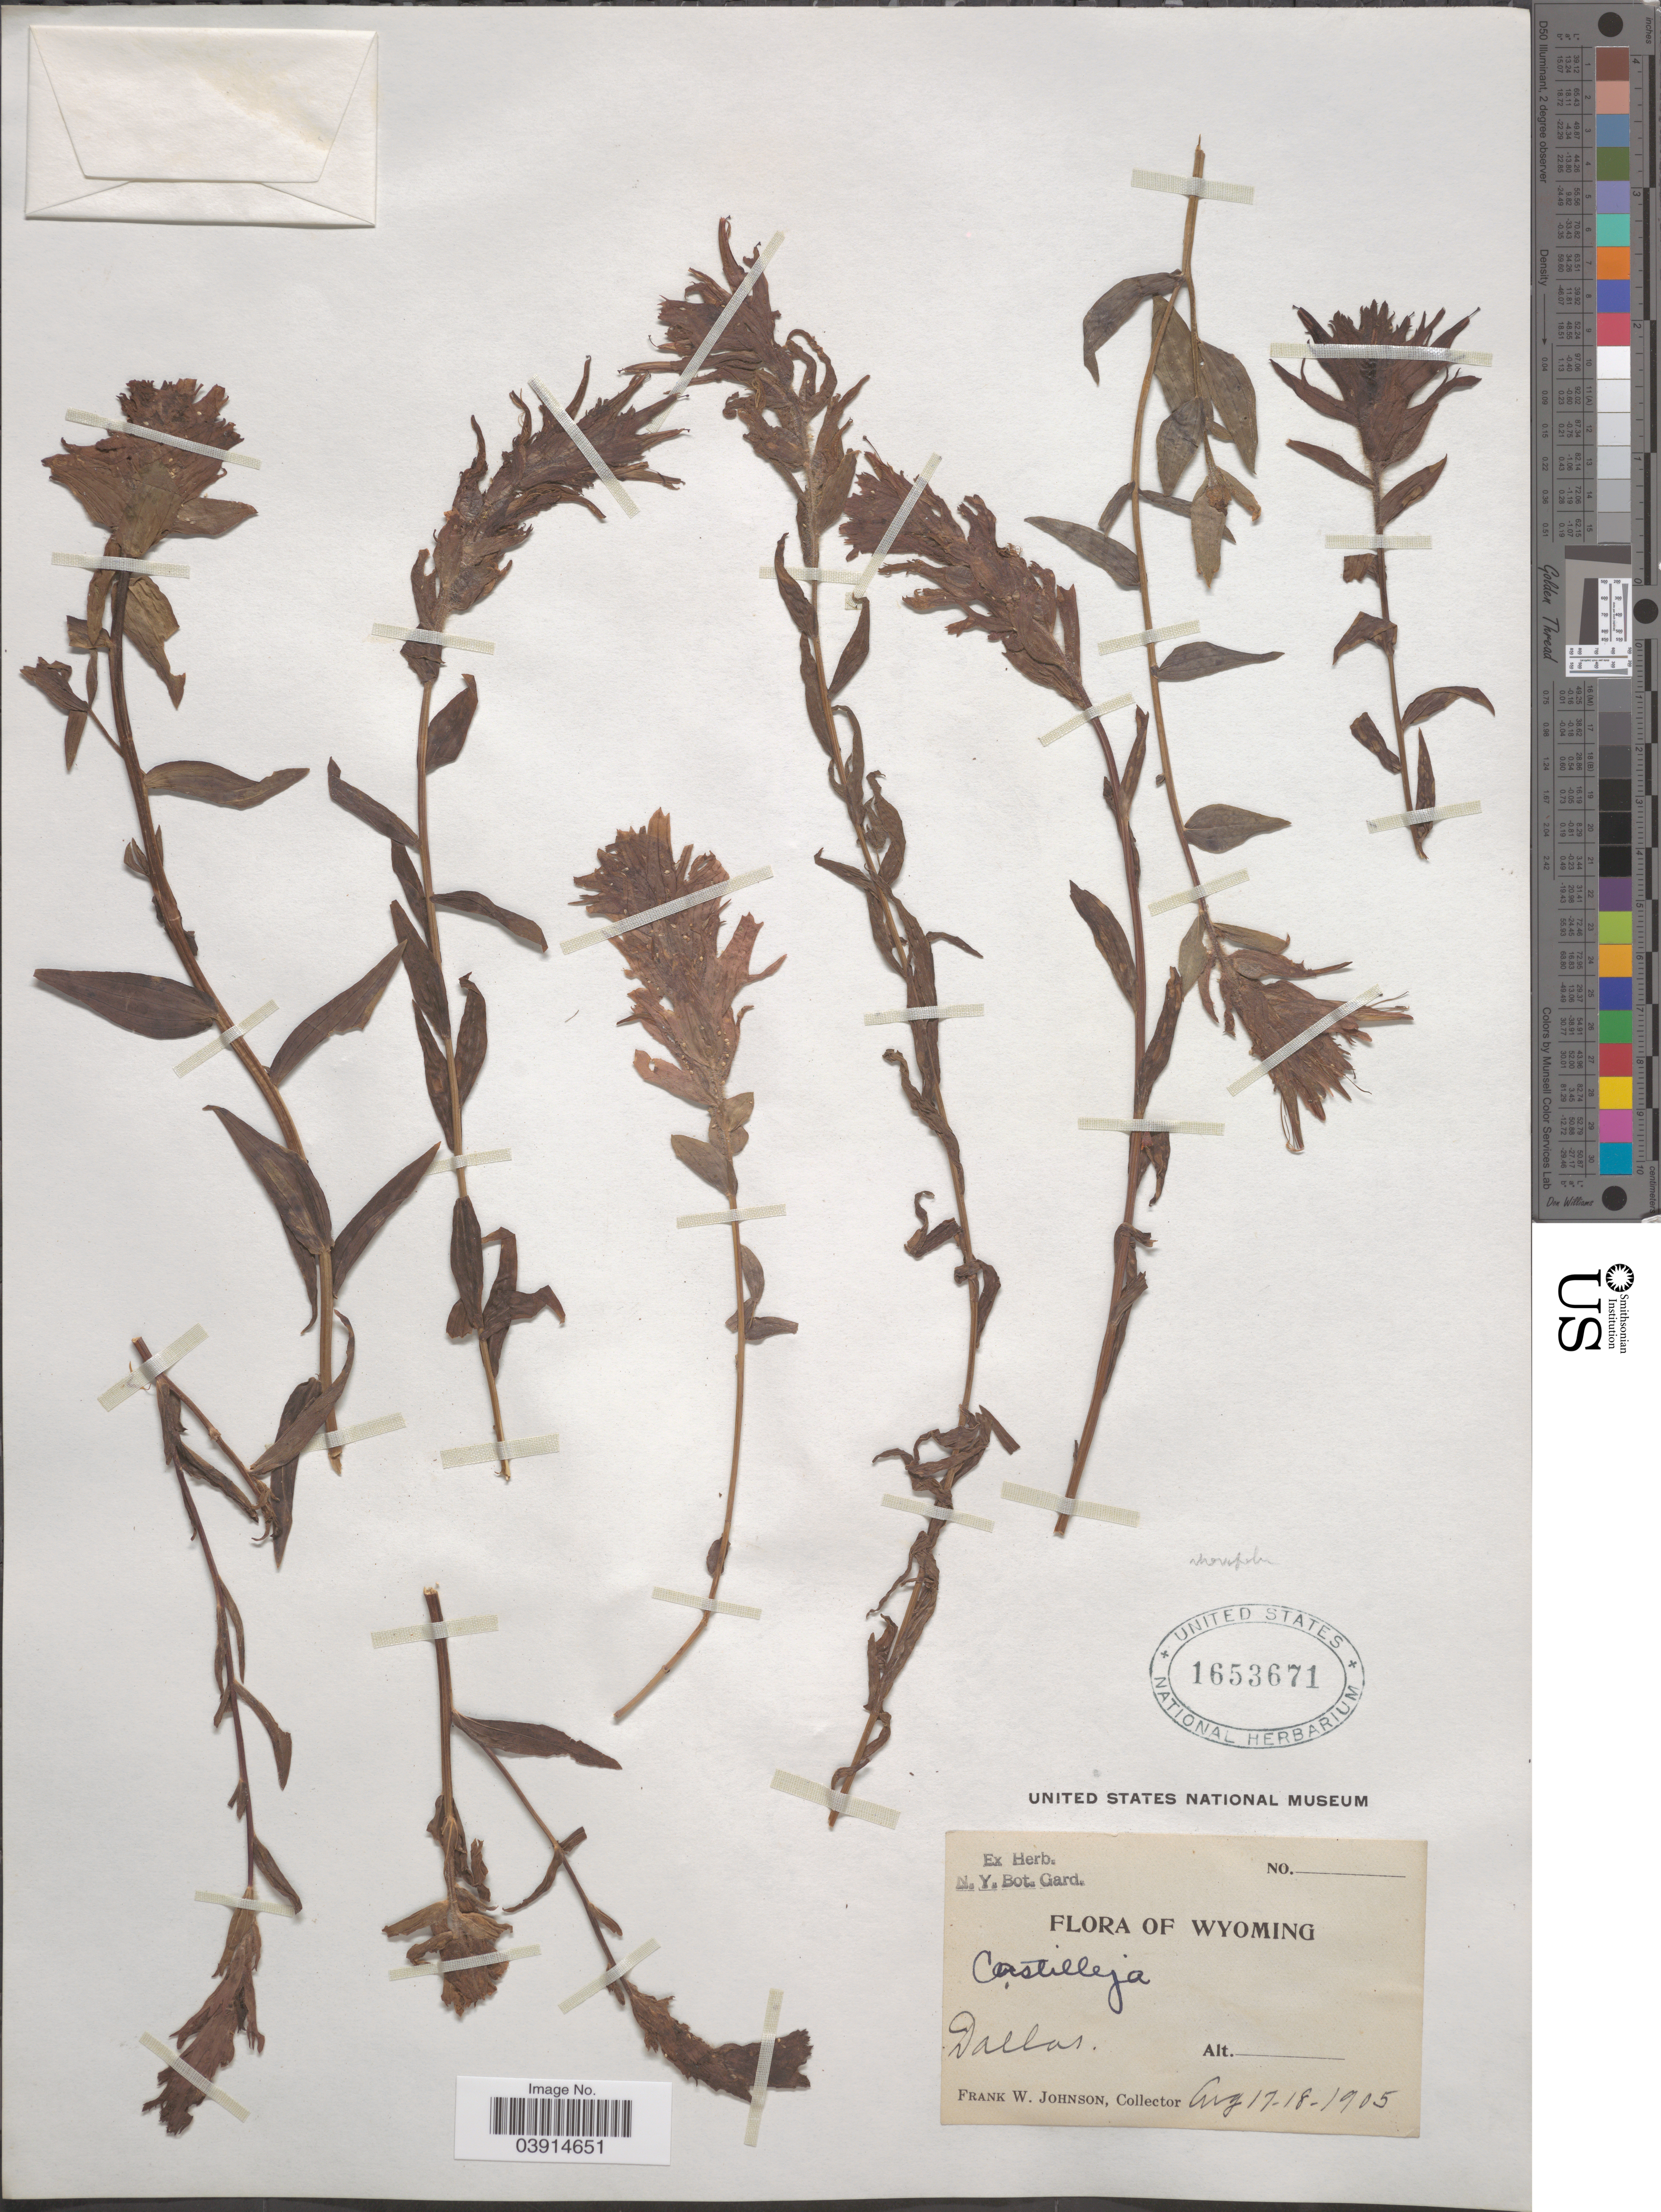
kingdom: Plantae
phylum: Tracheophyta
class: Magnoliopsida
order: Lamiales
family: Orobanchaceae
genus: Castilleja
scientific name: Castilleja sp.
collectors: F. W. Johnson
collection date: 1905-08-17/1905-08-18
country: United States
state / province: Wyoming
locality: Dallas.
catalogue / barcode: US 1653671